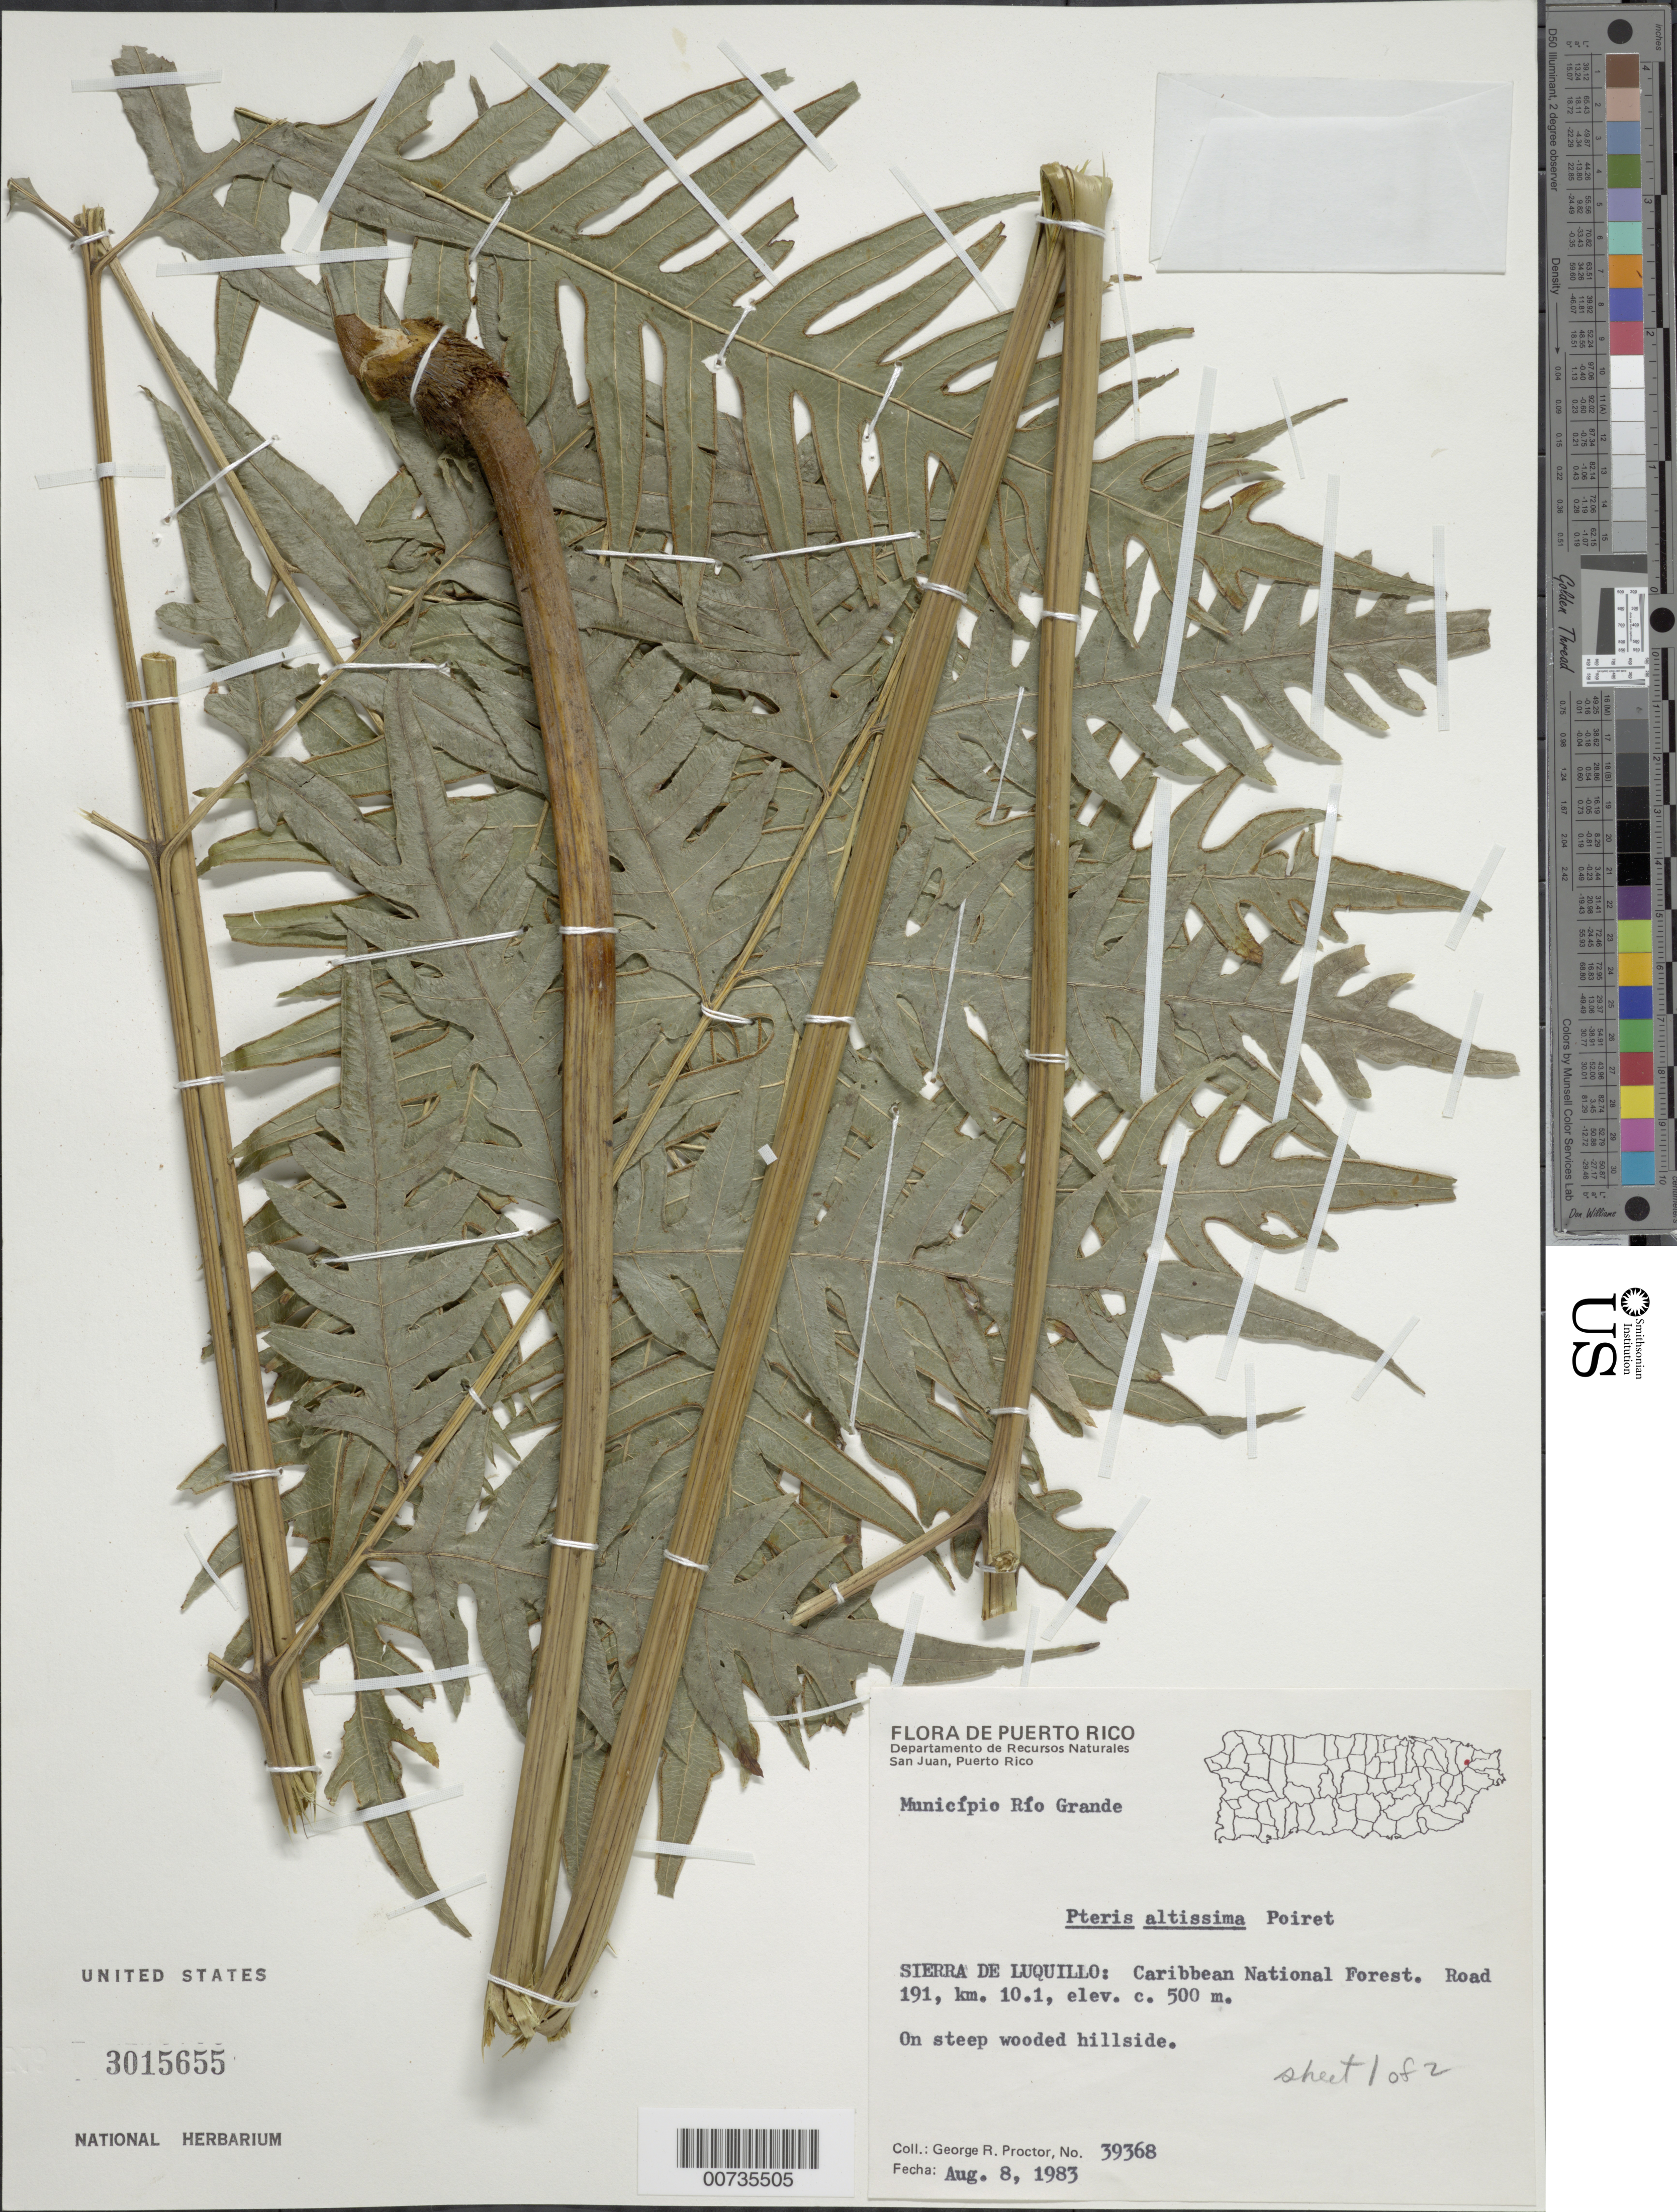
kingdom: Plantae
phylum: Tracheophyta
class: Polypodiopsida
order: Polypodiales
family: Pteridaceae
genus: Pteris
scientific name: Pteris altissima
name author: Poir.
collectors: G. R. Proctor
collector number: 39368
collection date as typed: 08 Aug 1983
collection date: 1983-08-08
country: Puerto Rico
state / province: Río Grande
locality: Mun. Río Grande, Sierra de Luquillo: Carib. Natl. Forest, Road 191, km 10.1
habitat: On steep wooded hillside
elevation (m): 500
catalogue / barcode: US 3015655